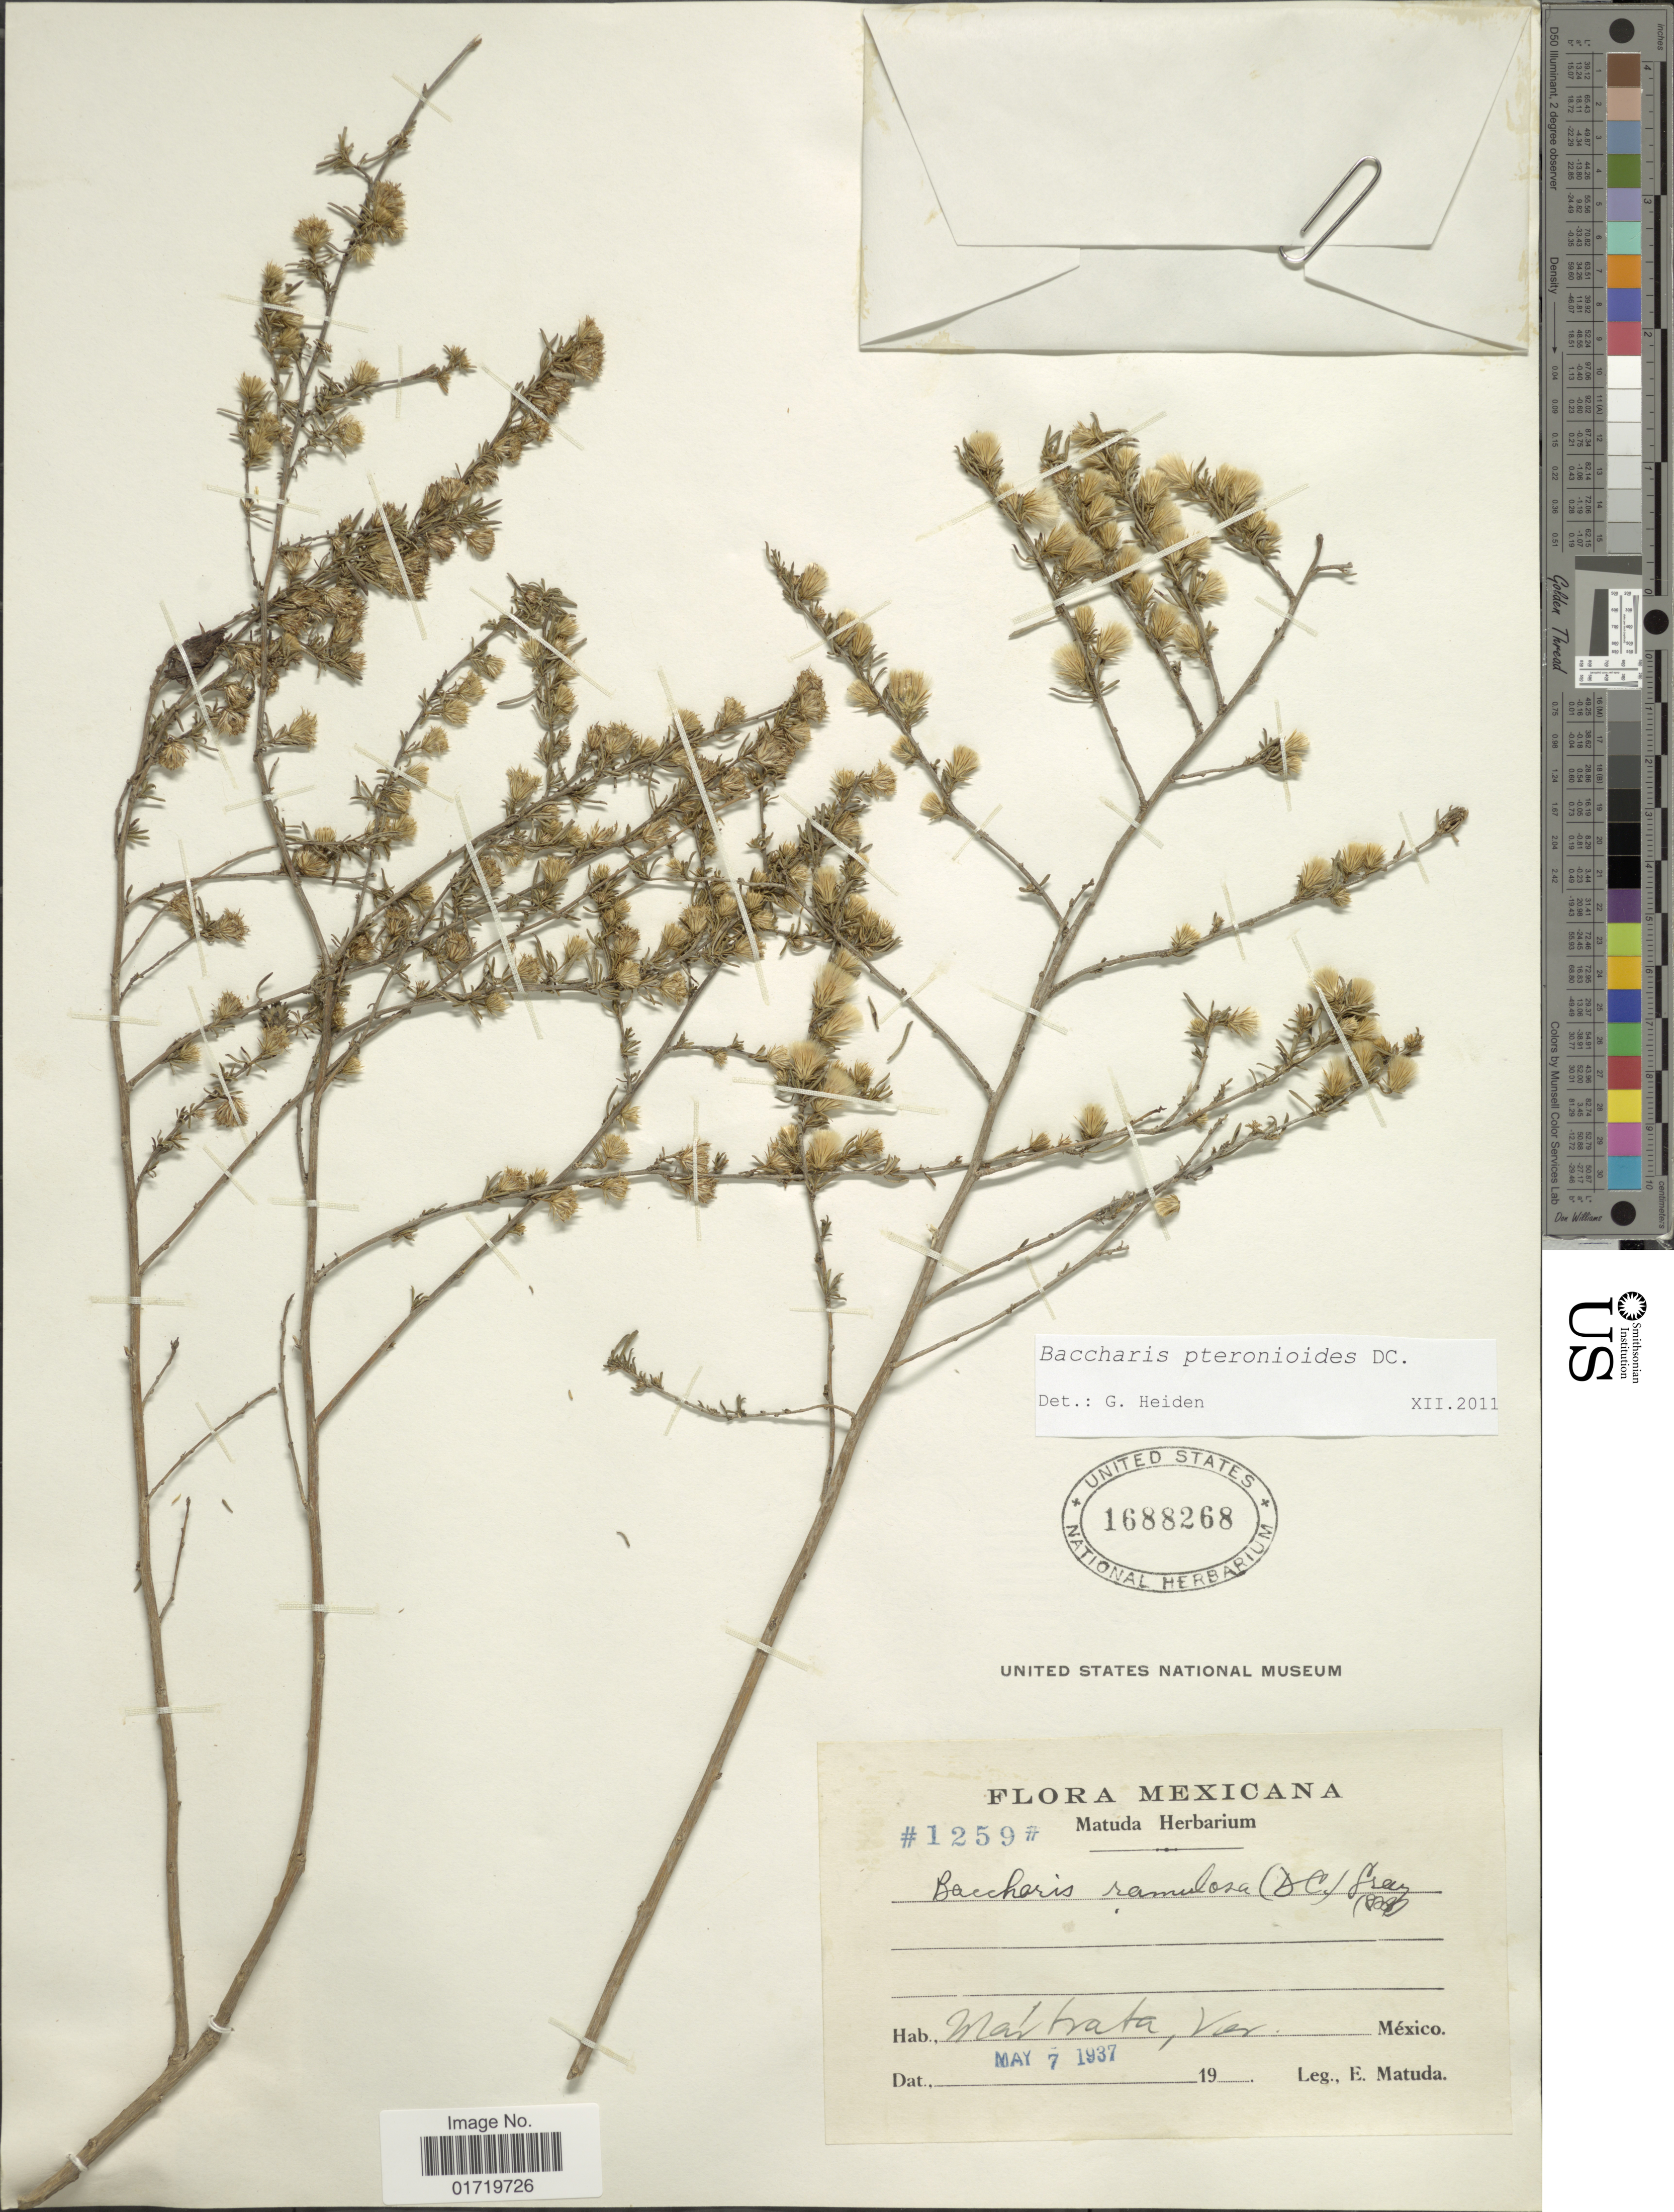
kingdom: Plantae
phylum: Tracheophyta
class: Magnoliopsida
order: Asterales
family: Asteraceae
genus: Baccharis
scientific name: Baccharis pteronioides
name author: DC.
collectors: E. Matuda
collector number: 1259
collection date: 1937-05-07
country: Mexico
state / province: México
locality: Martrata, Var.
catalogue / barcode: US 1688268